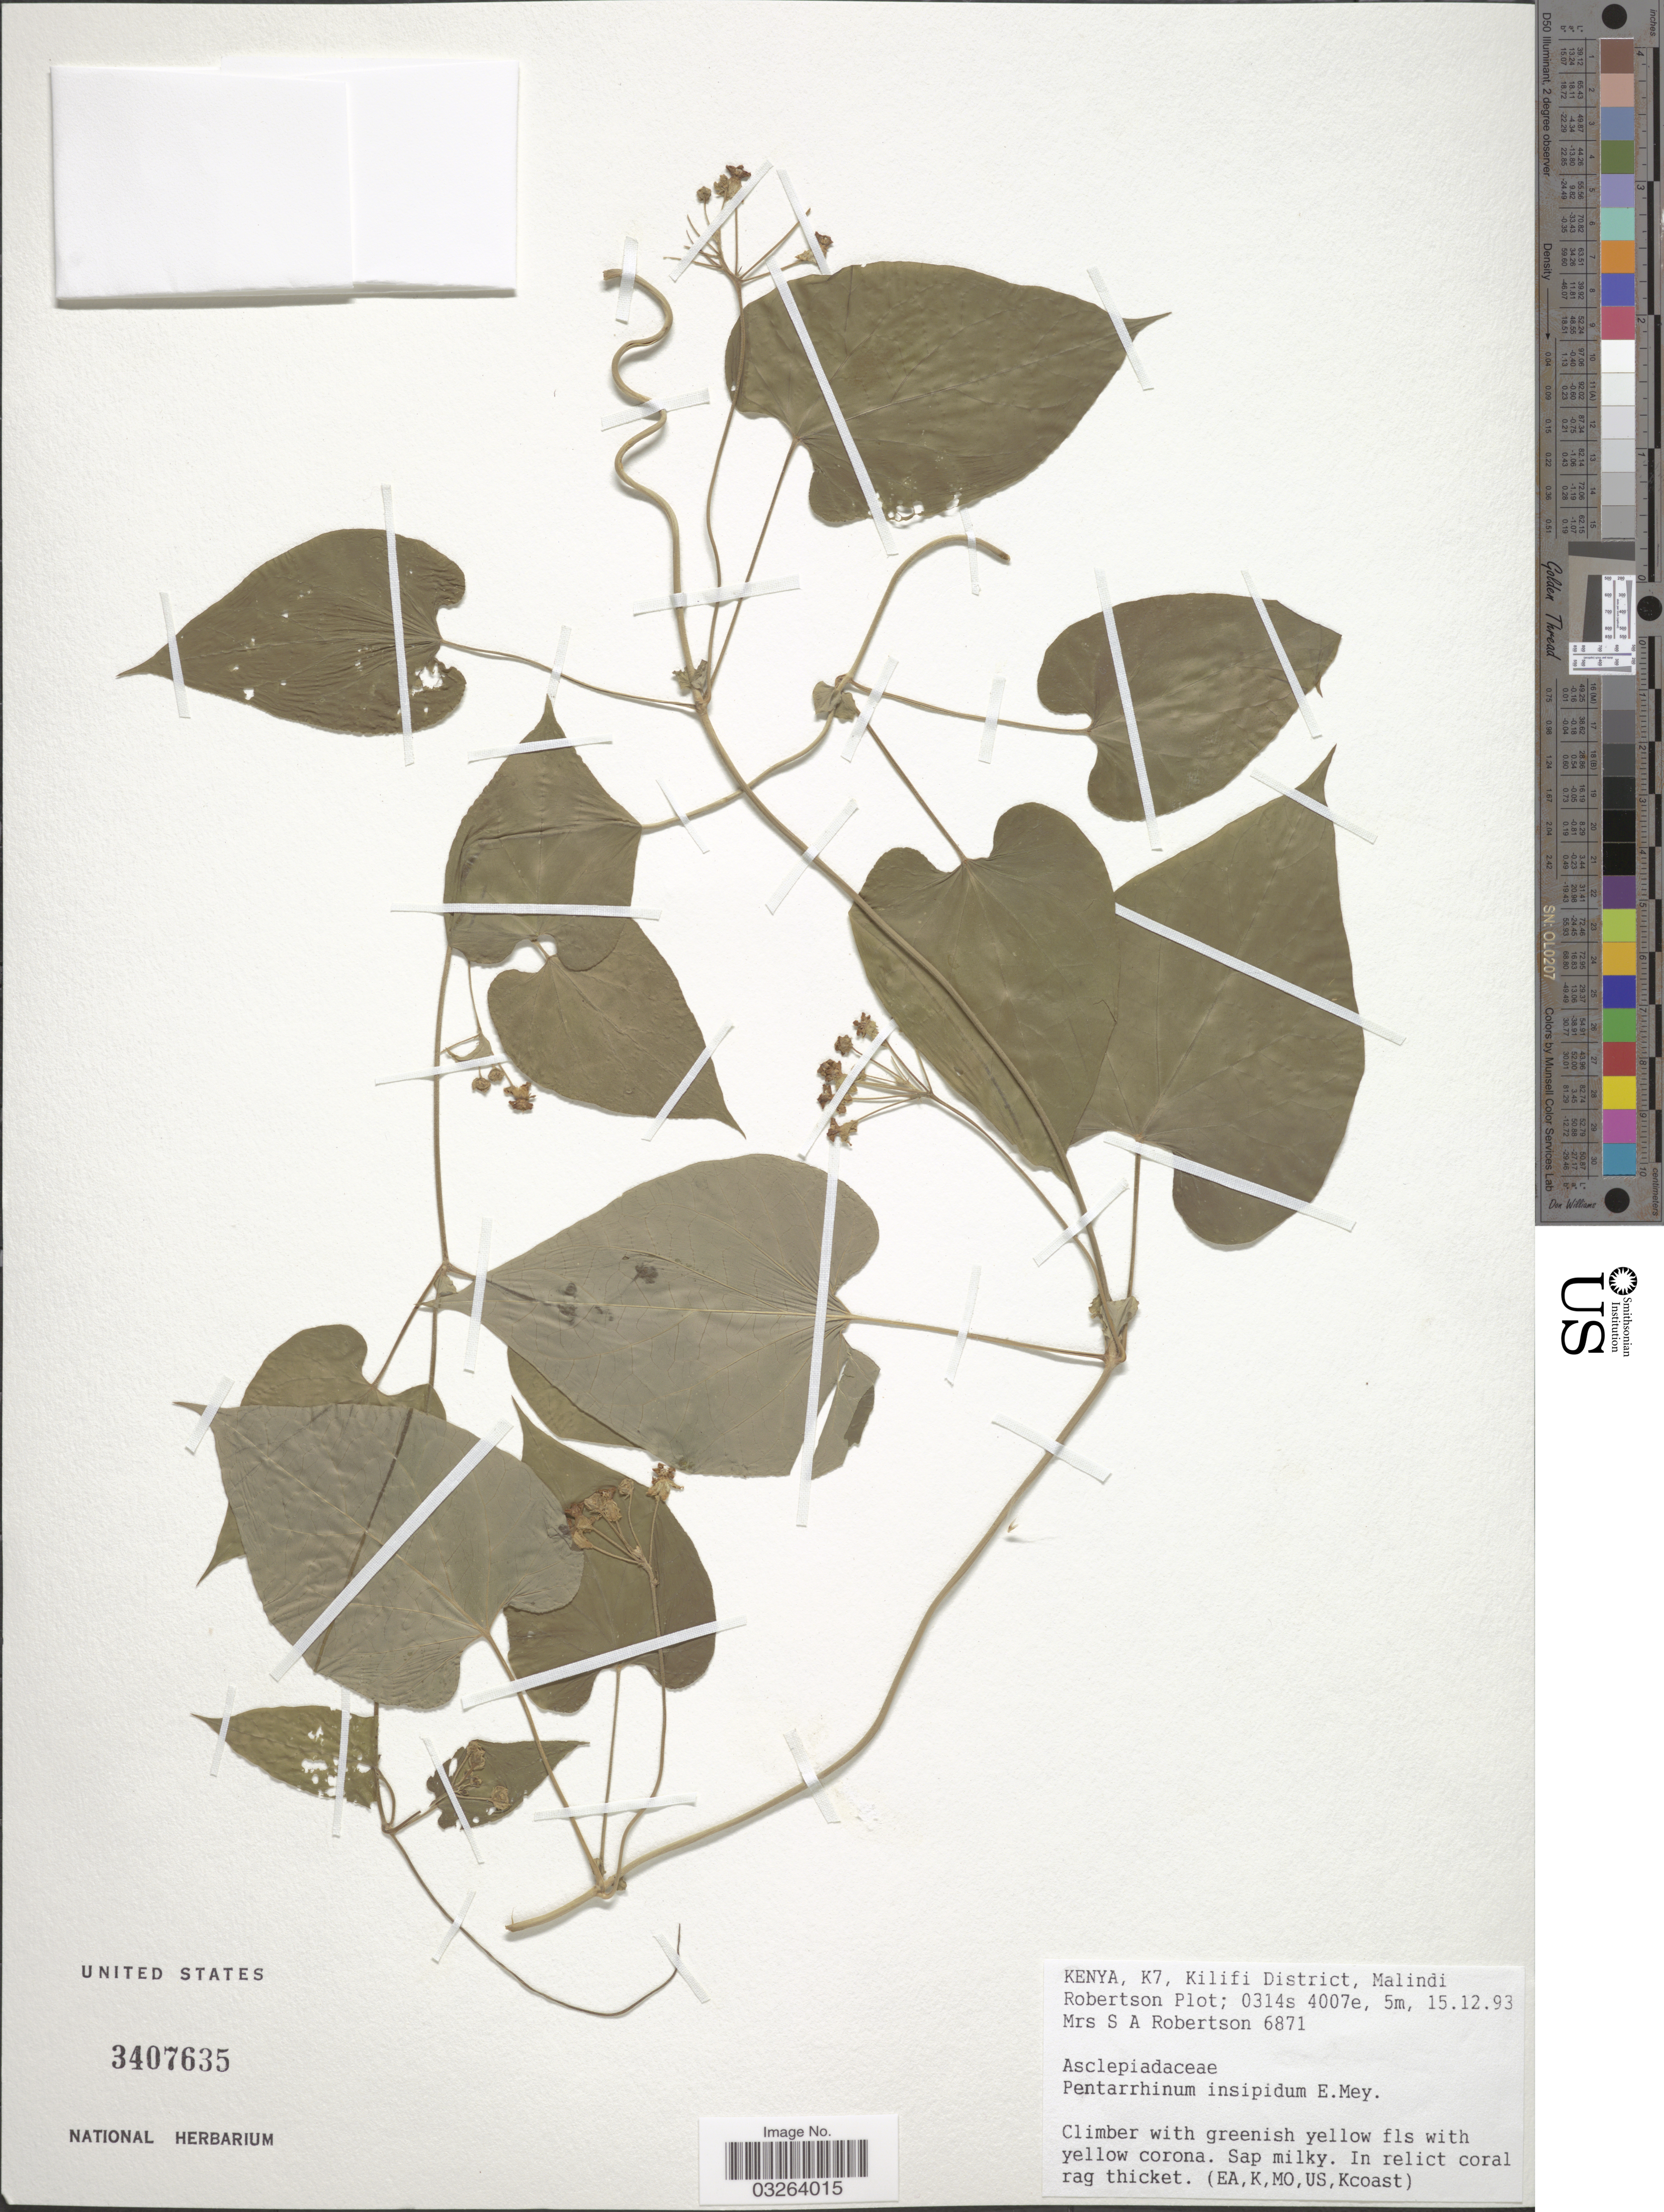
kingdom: Plantae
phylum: Tracheophyta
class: Magnoliopsida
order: Gentianales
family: Apocynaceae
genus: Pentarrhinum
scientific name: Pentarrhinum insipidum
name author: E. Mey.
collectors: S. Robertson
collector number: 6871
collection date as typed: Transcribed d/m/y: 15/12/93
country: Kenya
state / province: Kilifi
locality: K7, Kilifi District, Malindi. Robertson Plot.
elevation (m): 5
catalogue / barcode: US 3407635